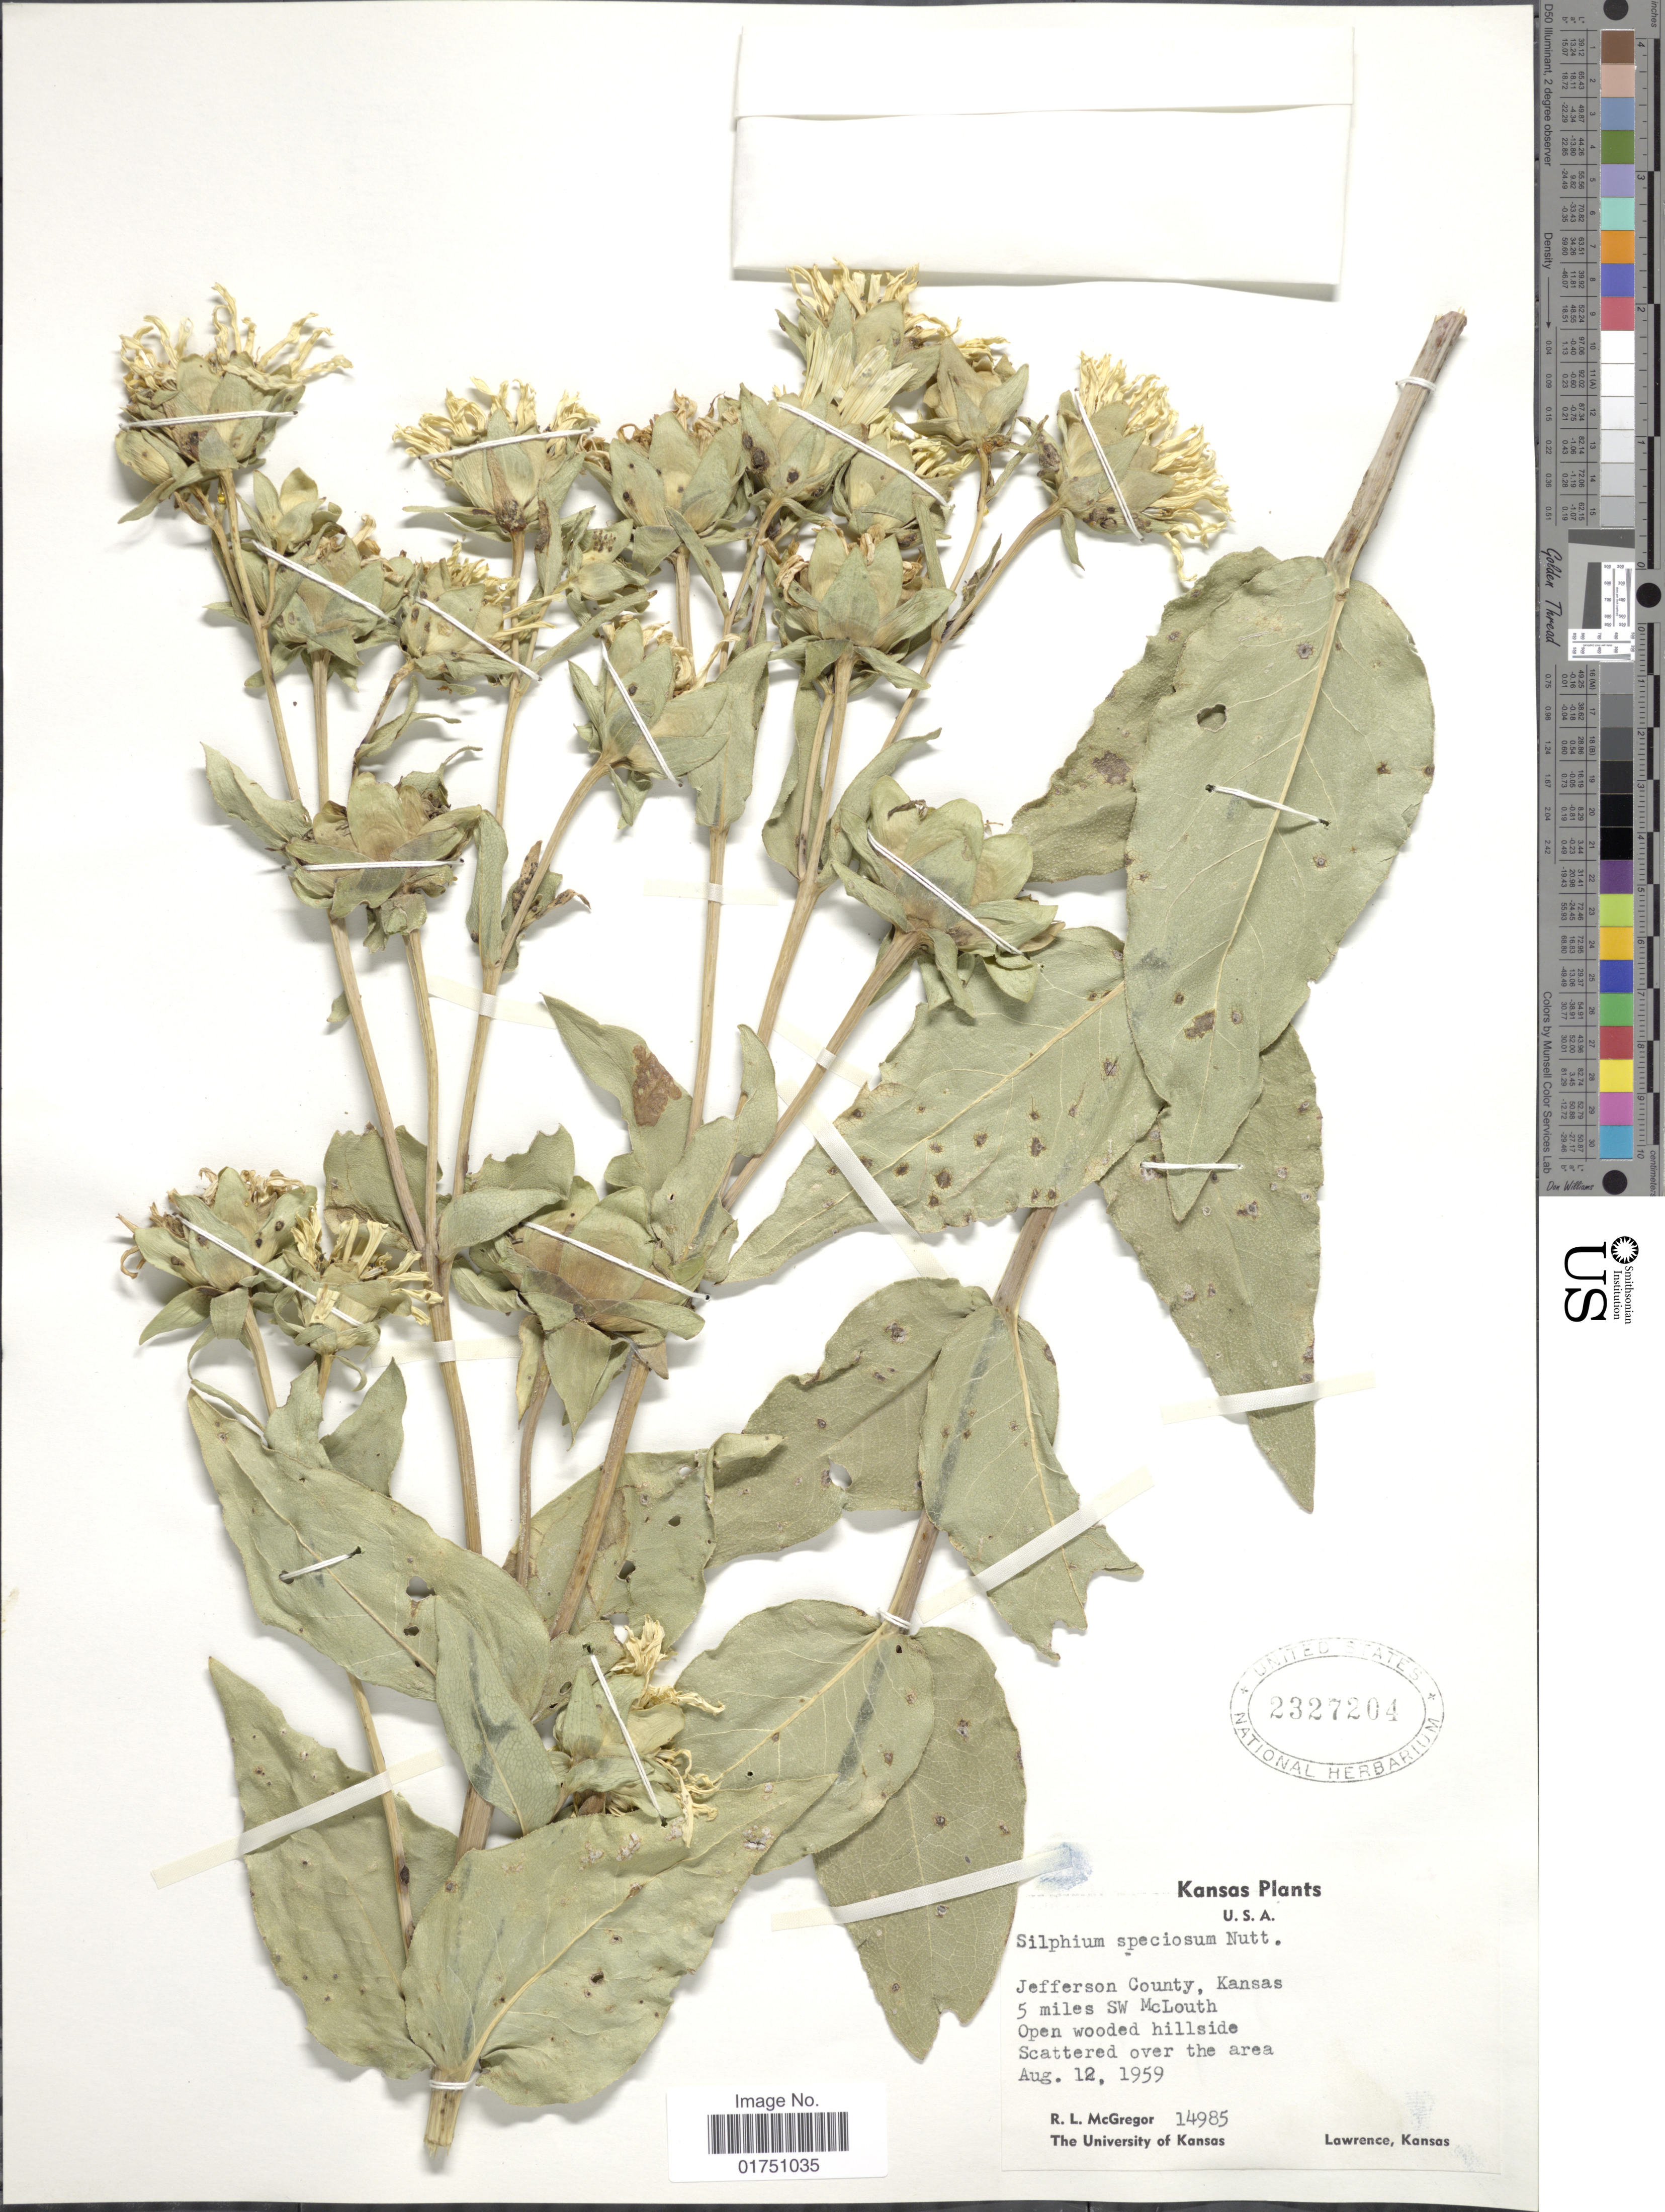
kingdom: Plantae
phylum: Tracheophyta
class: Magnoliopsida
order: Asterales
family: Asteraceae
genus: Silphium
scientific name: Silphium speciosum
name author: Nutt.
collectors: R. McGregor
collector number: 14985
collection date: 1959-08-12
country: United States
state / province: Kansas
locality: Jefferson County, Kansas. 5 miles SW McLouth.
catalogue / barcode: US 2327204